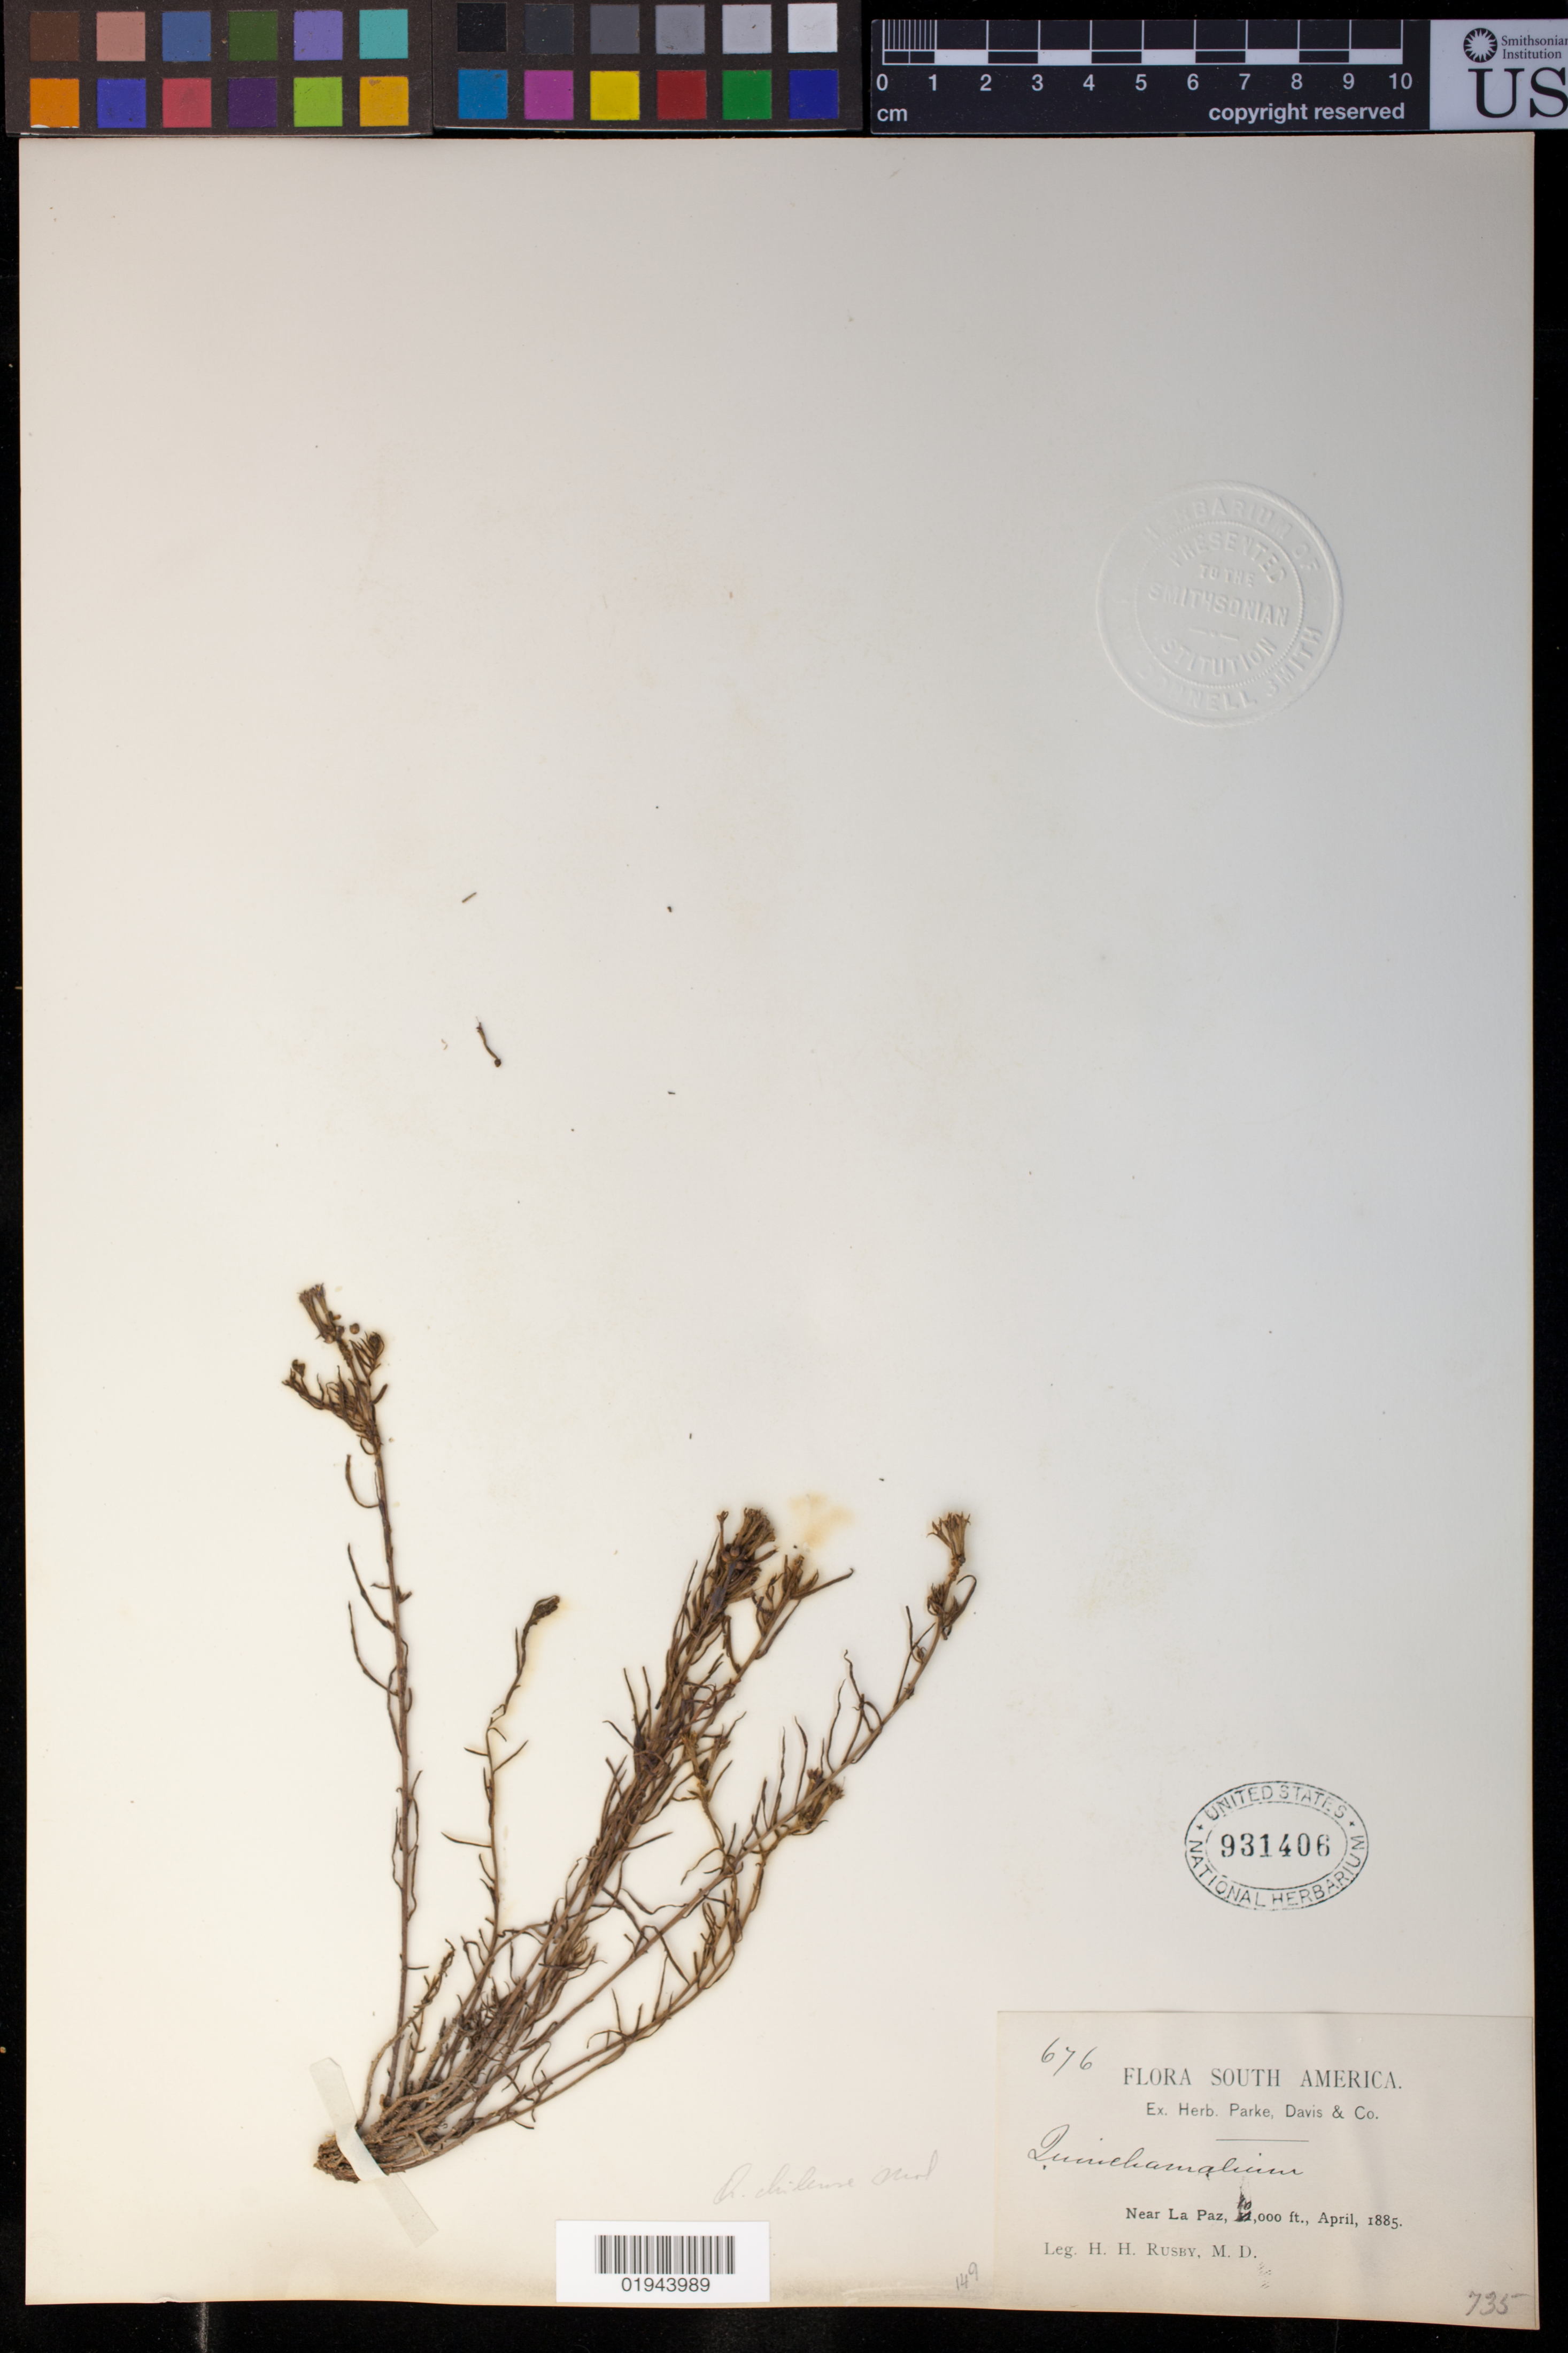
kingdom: Plantae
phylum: Tracheophyta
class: Magnoliopsida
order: Santalales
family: Schoepfiaceae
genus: Quinchamalium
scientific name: Quinchamalium chilense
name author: Molina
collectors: H. H. Rusby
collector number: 676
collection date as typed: Apr 1885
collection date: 1885-04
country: Bolivia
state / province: La Paz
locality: Near La Paz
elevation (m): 3048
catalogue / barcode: US 931406